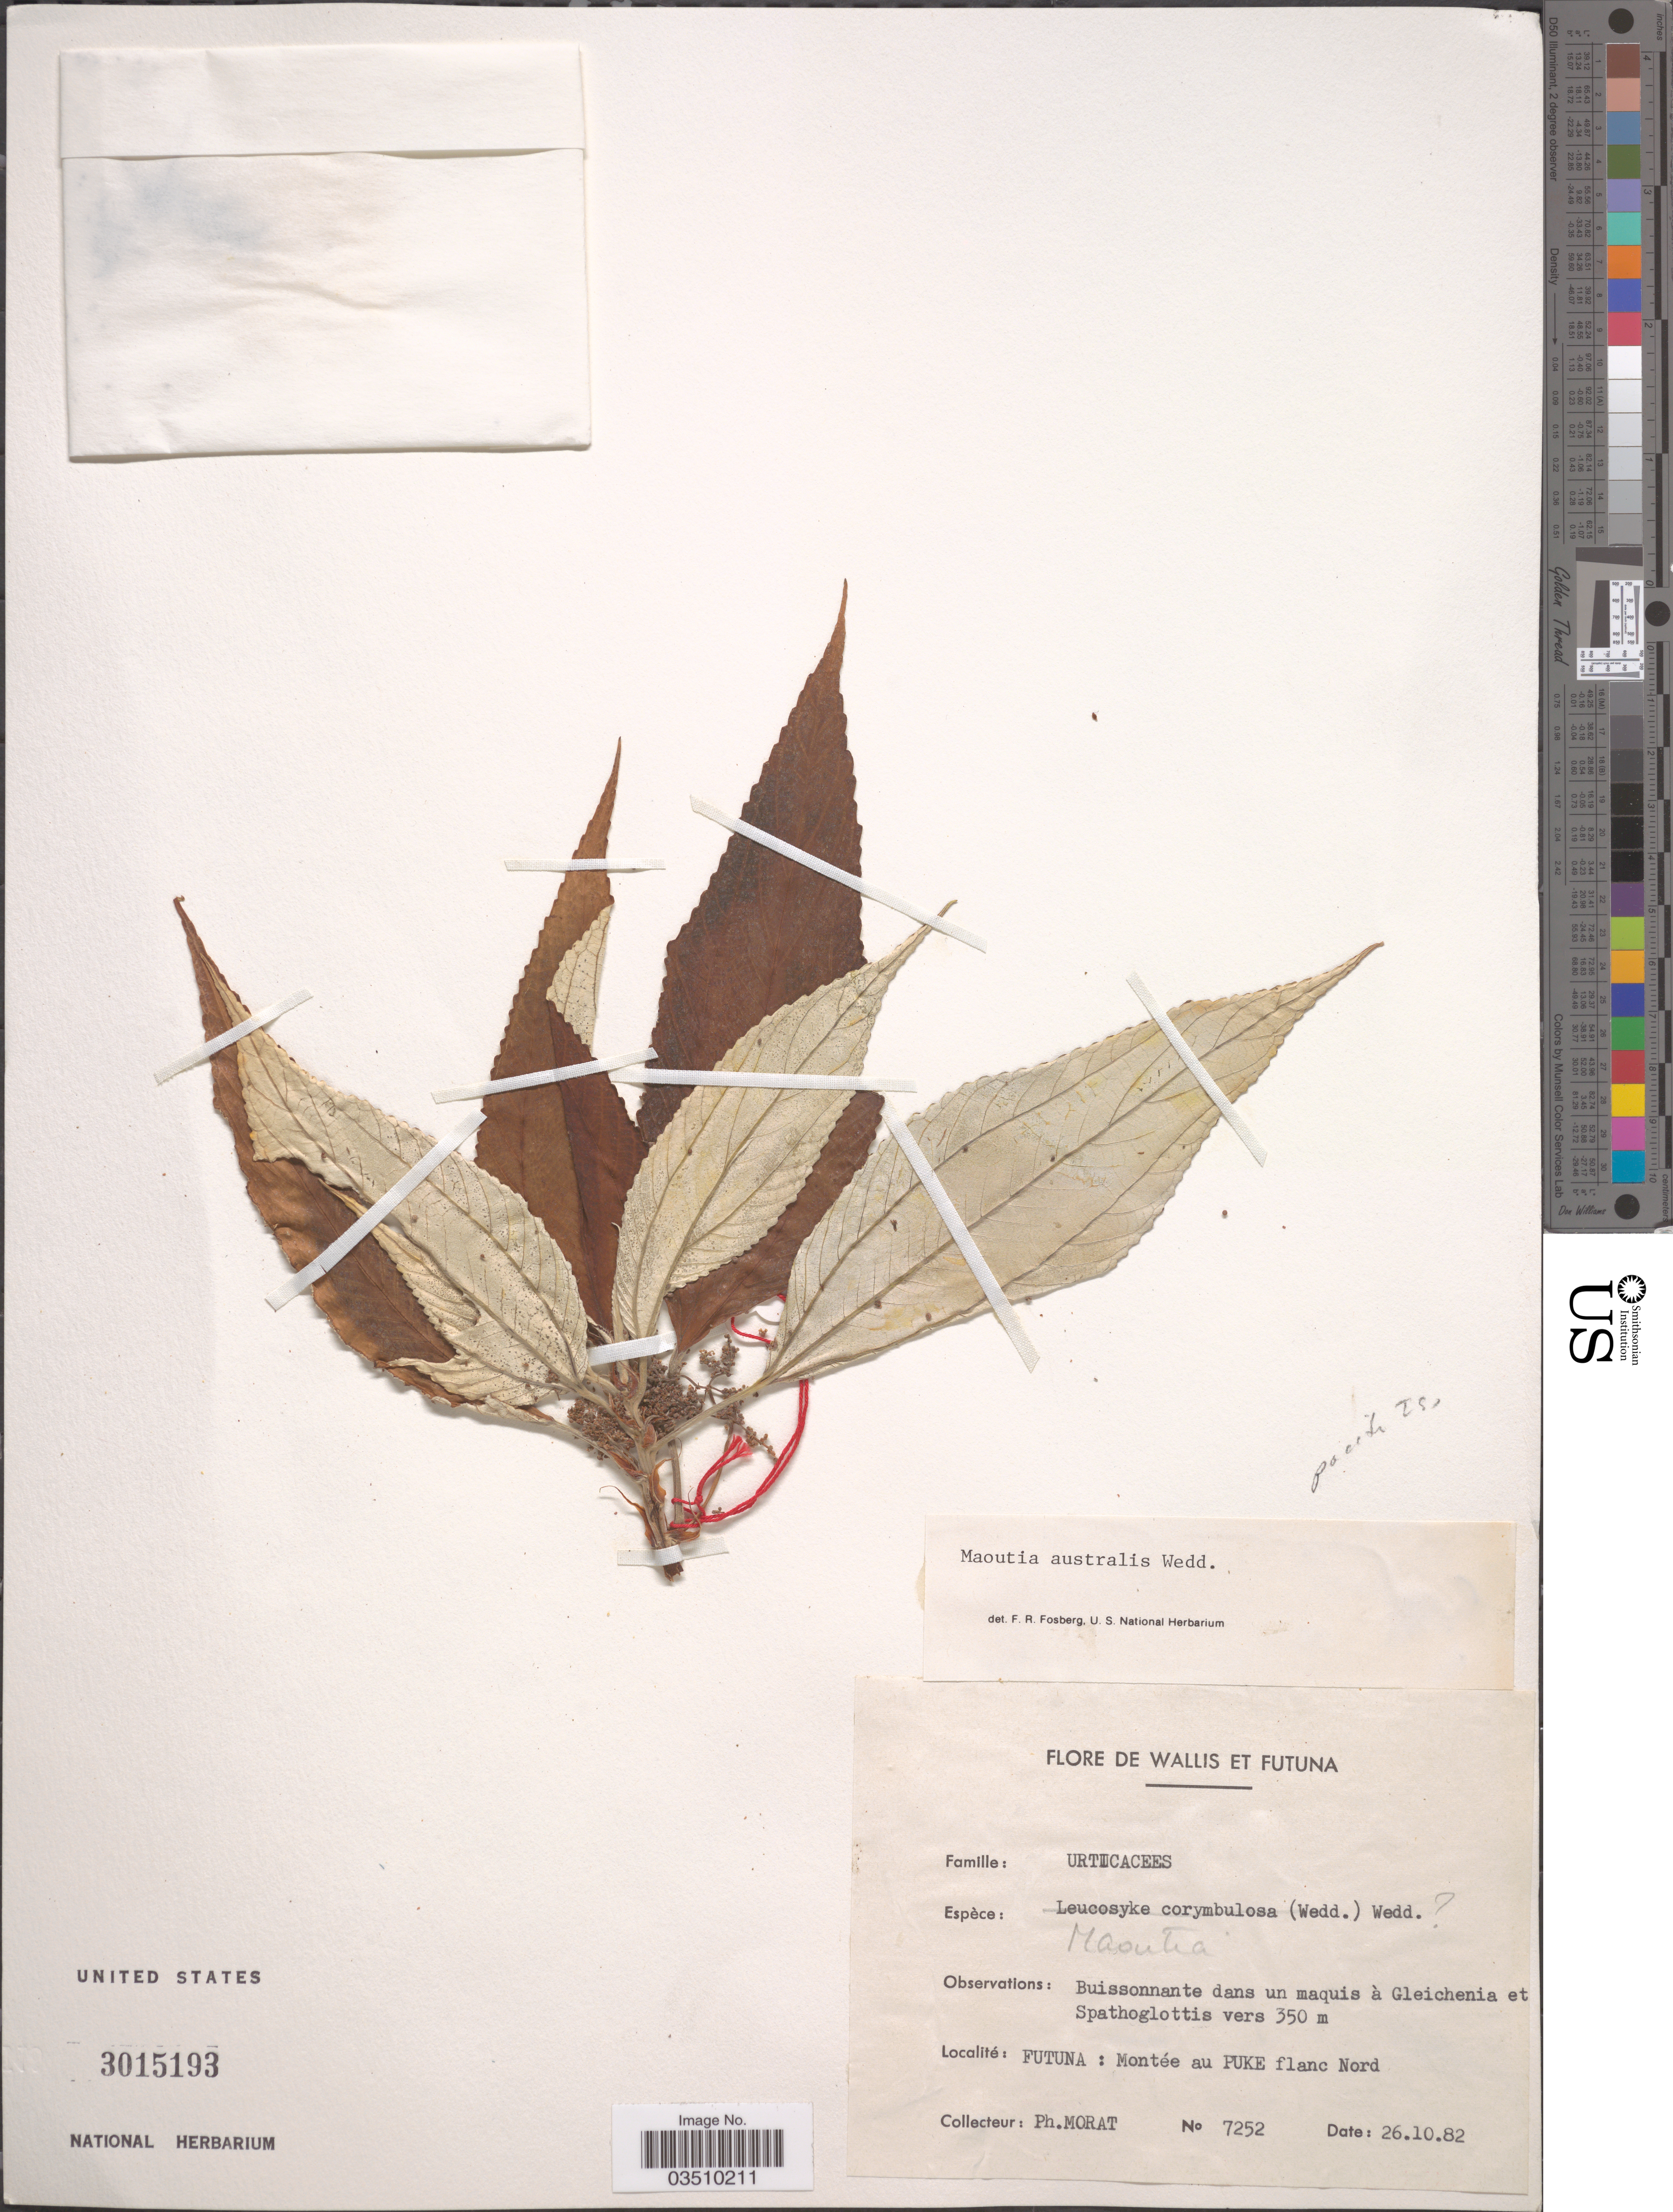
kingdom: Plantae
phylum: Tracheophyta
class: Magnoliopsida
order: Rosales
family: Urticaceae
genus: Maoutia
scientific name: Maoutia australis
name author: Wedd.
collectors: P. Morat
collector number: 7252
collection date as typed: Transcribed d/m/y: 26/10/82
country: Wallis and Futuna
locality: Futuna: Montée au Puke flanc Nord.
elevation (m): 350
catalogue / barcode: US 3015193